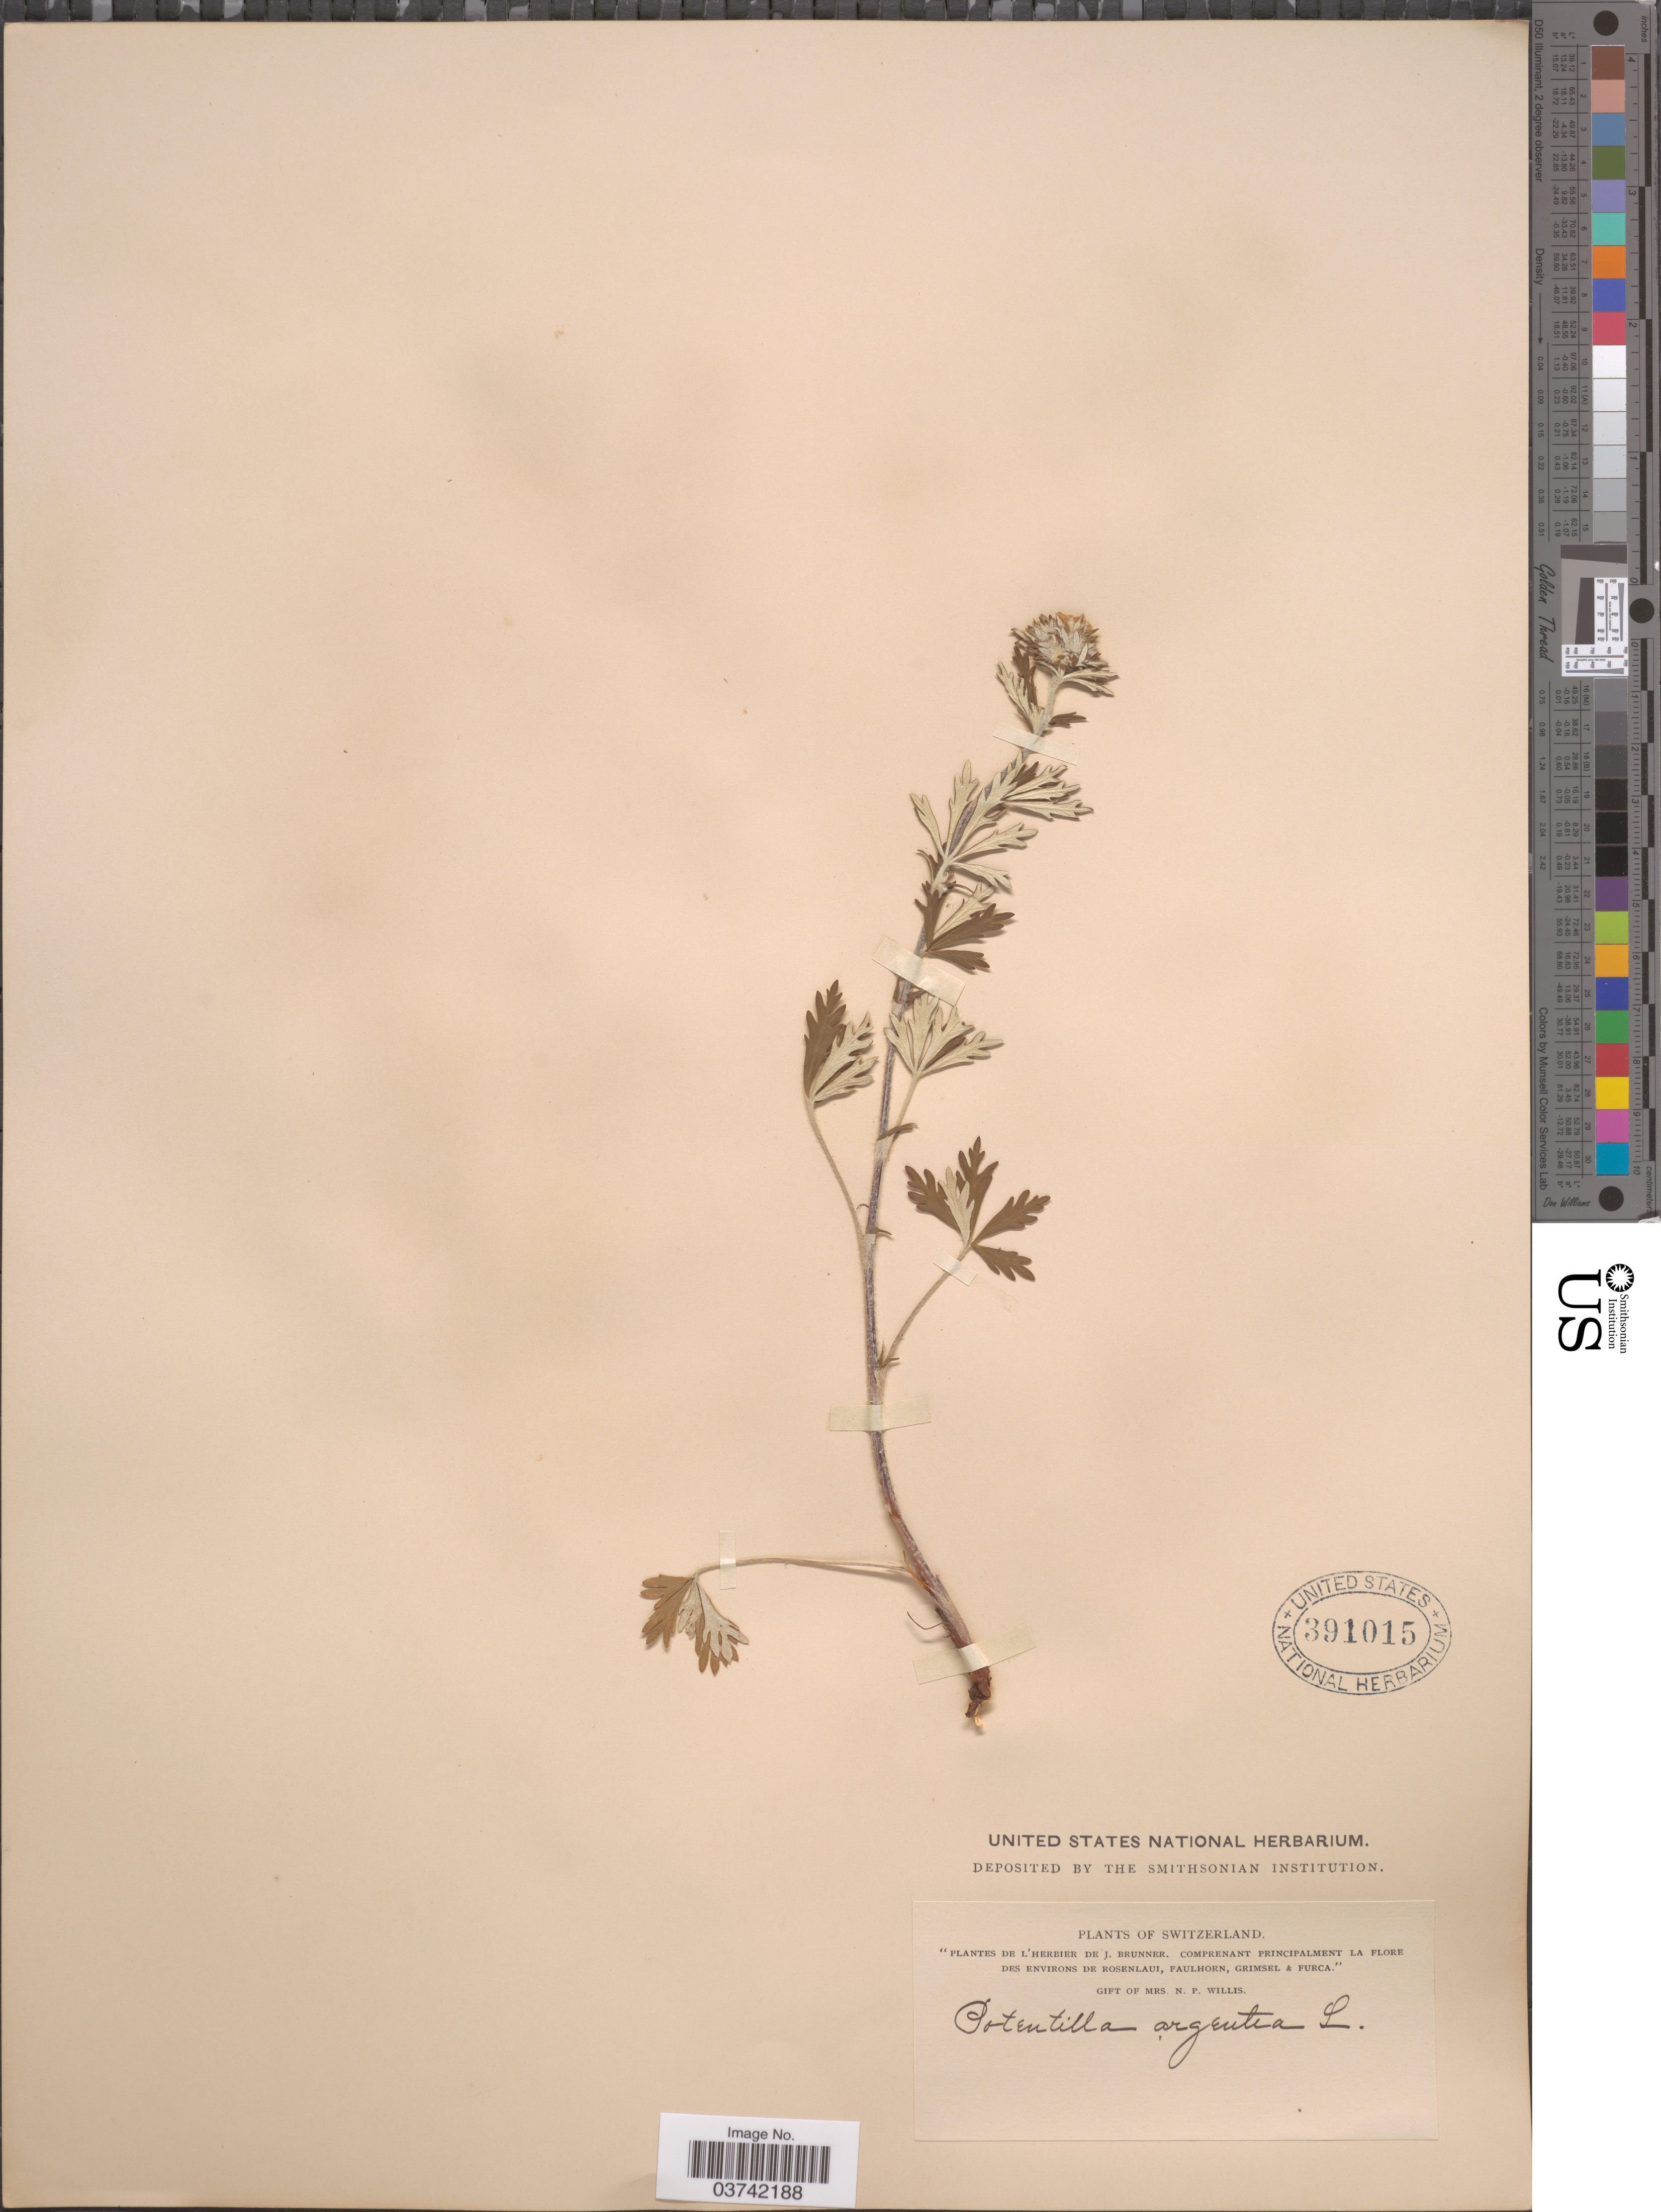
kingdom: Plantae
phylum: Tracheophyta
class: Magnoliopsida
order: Rosales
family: Rosaceae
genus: Potentilla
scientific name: Potentilla argentea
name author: L.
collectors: ex herb. J. Brunner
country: Switzerland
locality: Environs de Rosenlaui, Faulhorn, Grimsel & Furca.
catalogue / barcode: US 391015